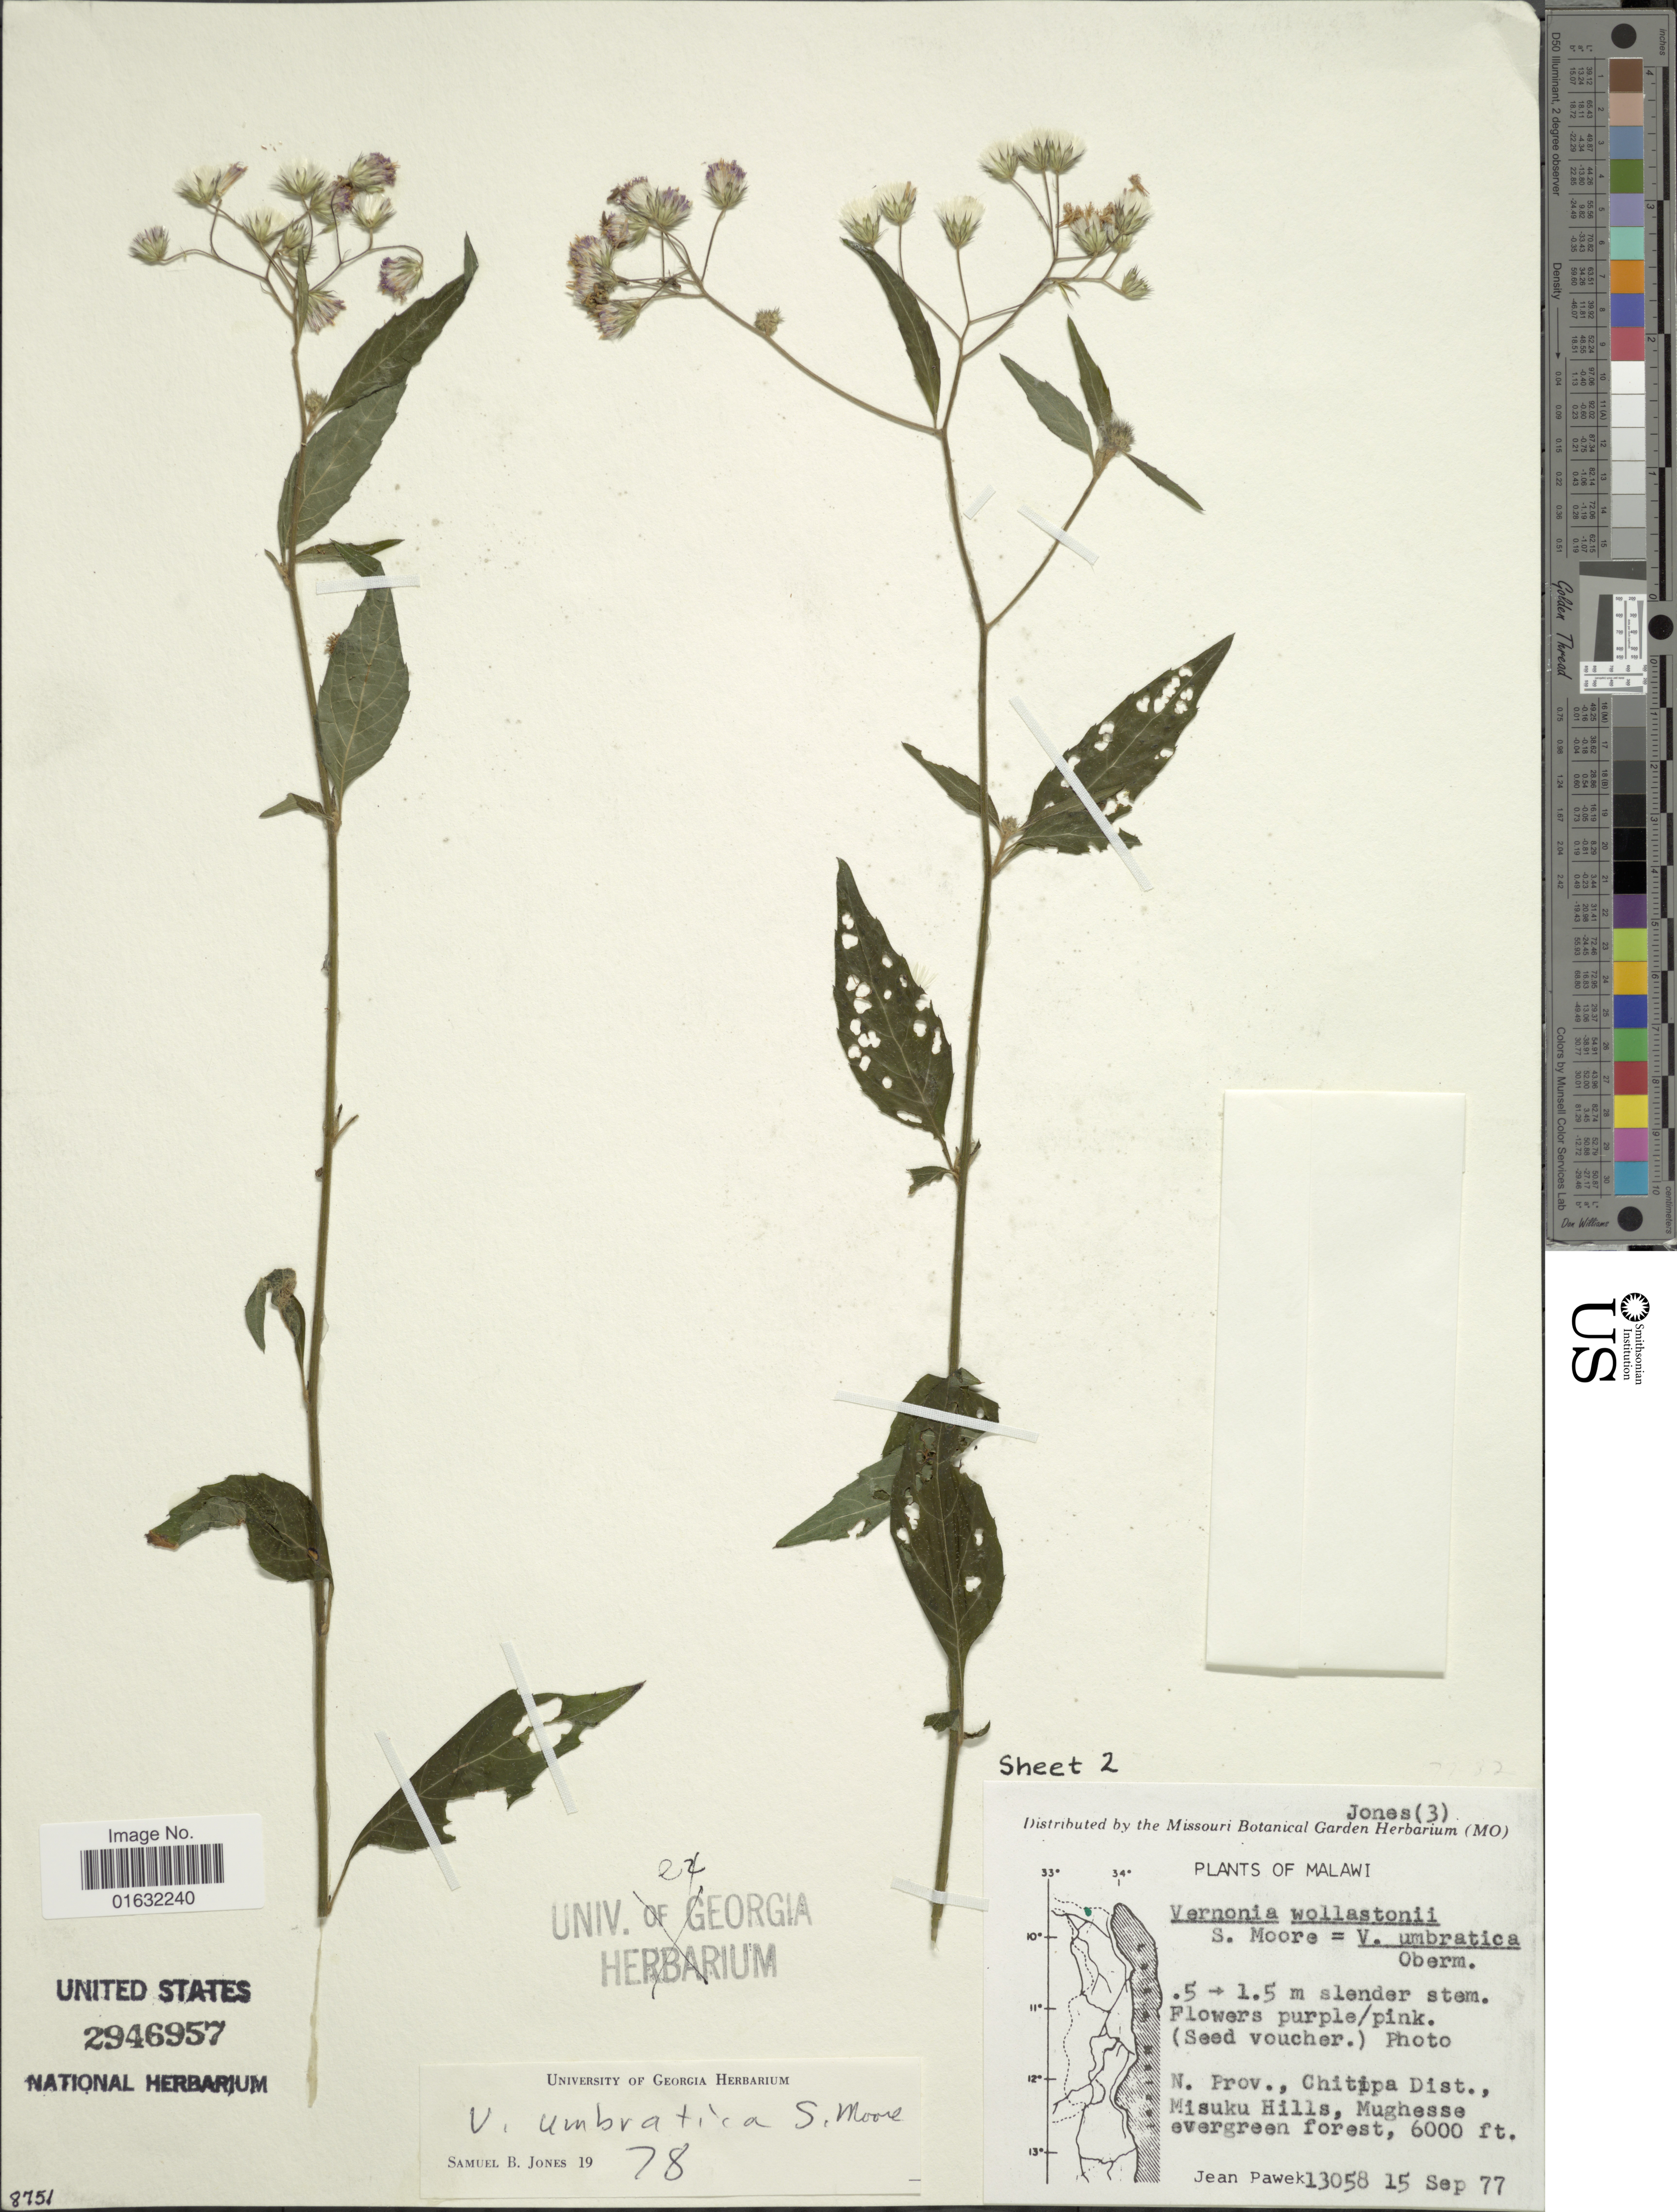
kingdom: Plantae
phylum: Tracheophyta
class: Magnoliopsida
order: Asterales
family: Asteraceae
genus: Cyanthillium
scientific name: Cyanthillium wollastonii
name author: (S. Moore) H. Rob.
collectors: J. Pawek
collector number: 13058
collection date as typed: Transcribed d/m/y: 15/9/77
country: Malawi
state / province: Northern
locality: Chitipa Dist., Misuku Hills, Mughesse evergreen forest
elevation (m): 1829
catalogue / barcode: US 2946957